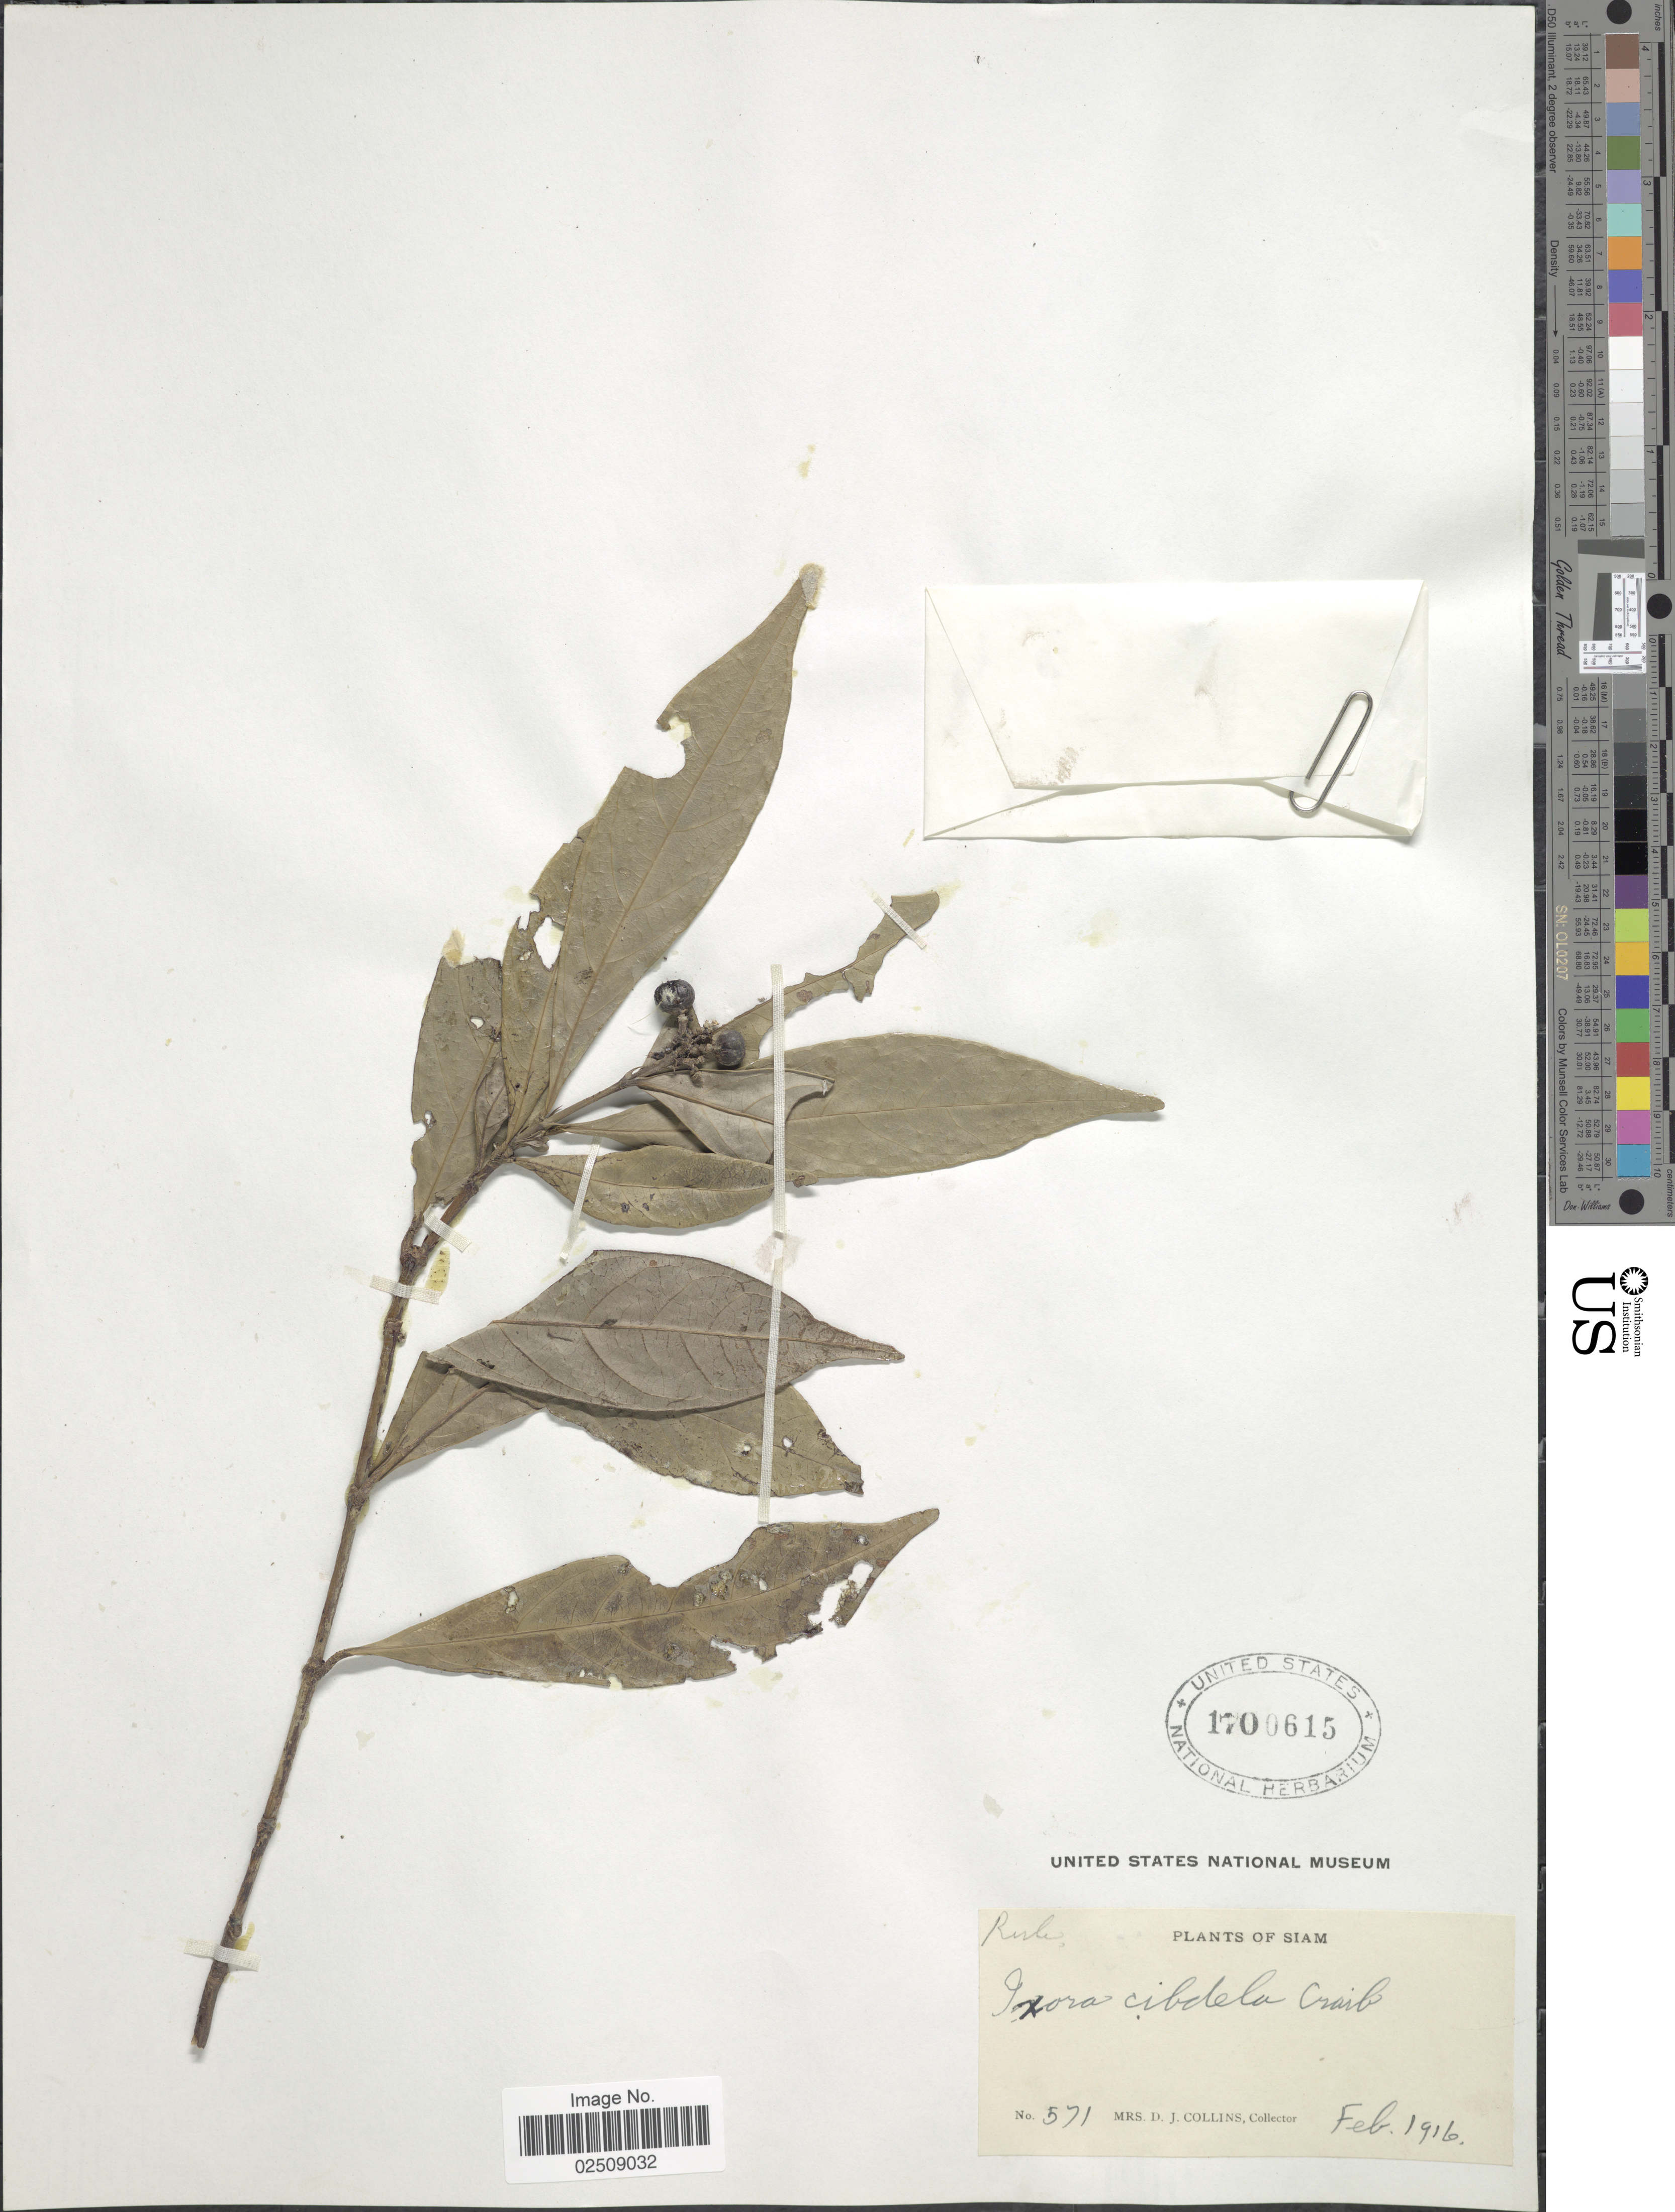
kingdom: Plantae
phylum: Tracheophyta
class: Magnoliopsida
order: Gentianales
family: Rubiaceae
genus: Ixora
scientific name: Ixora cibdela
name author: Craib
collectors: Mrs. D. J. Collins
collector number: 571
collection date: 1916-02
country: Thailand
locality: Siam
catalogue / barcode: US 1700615